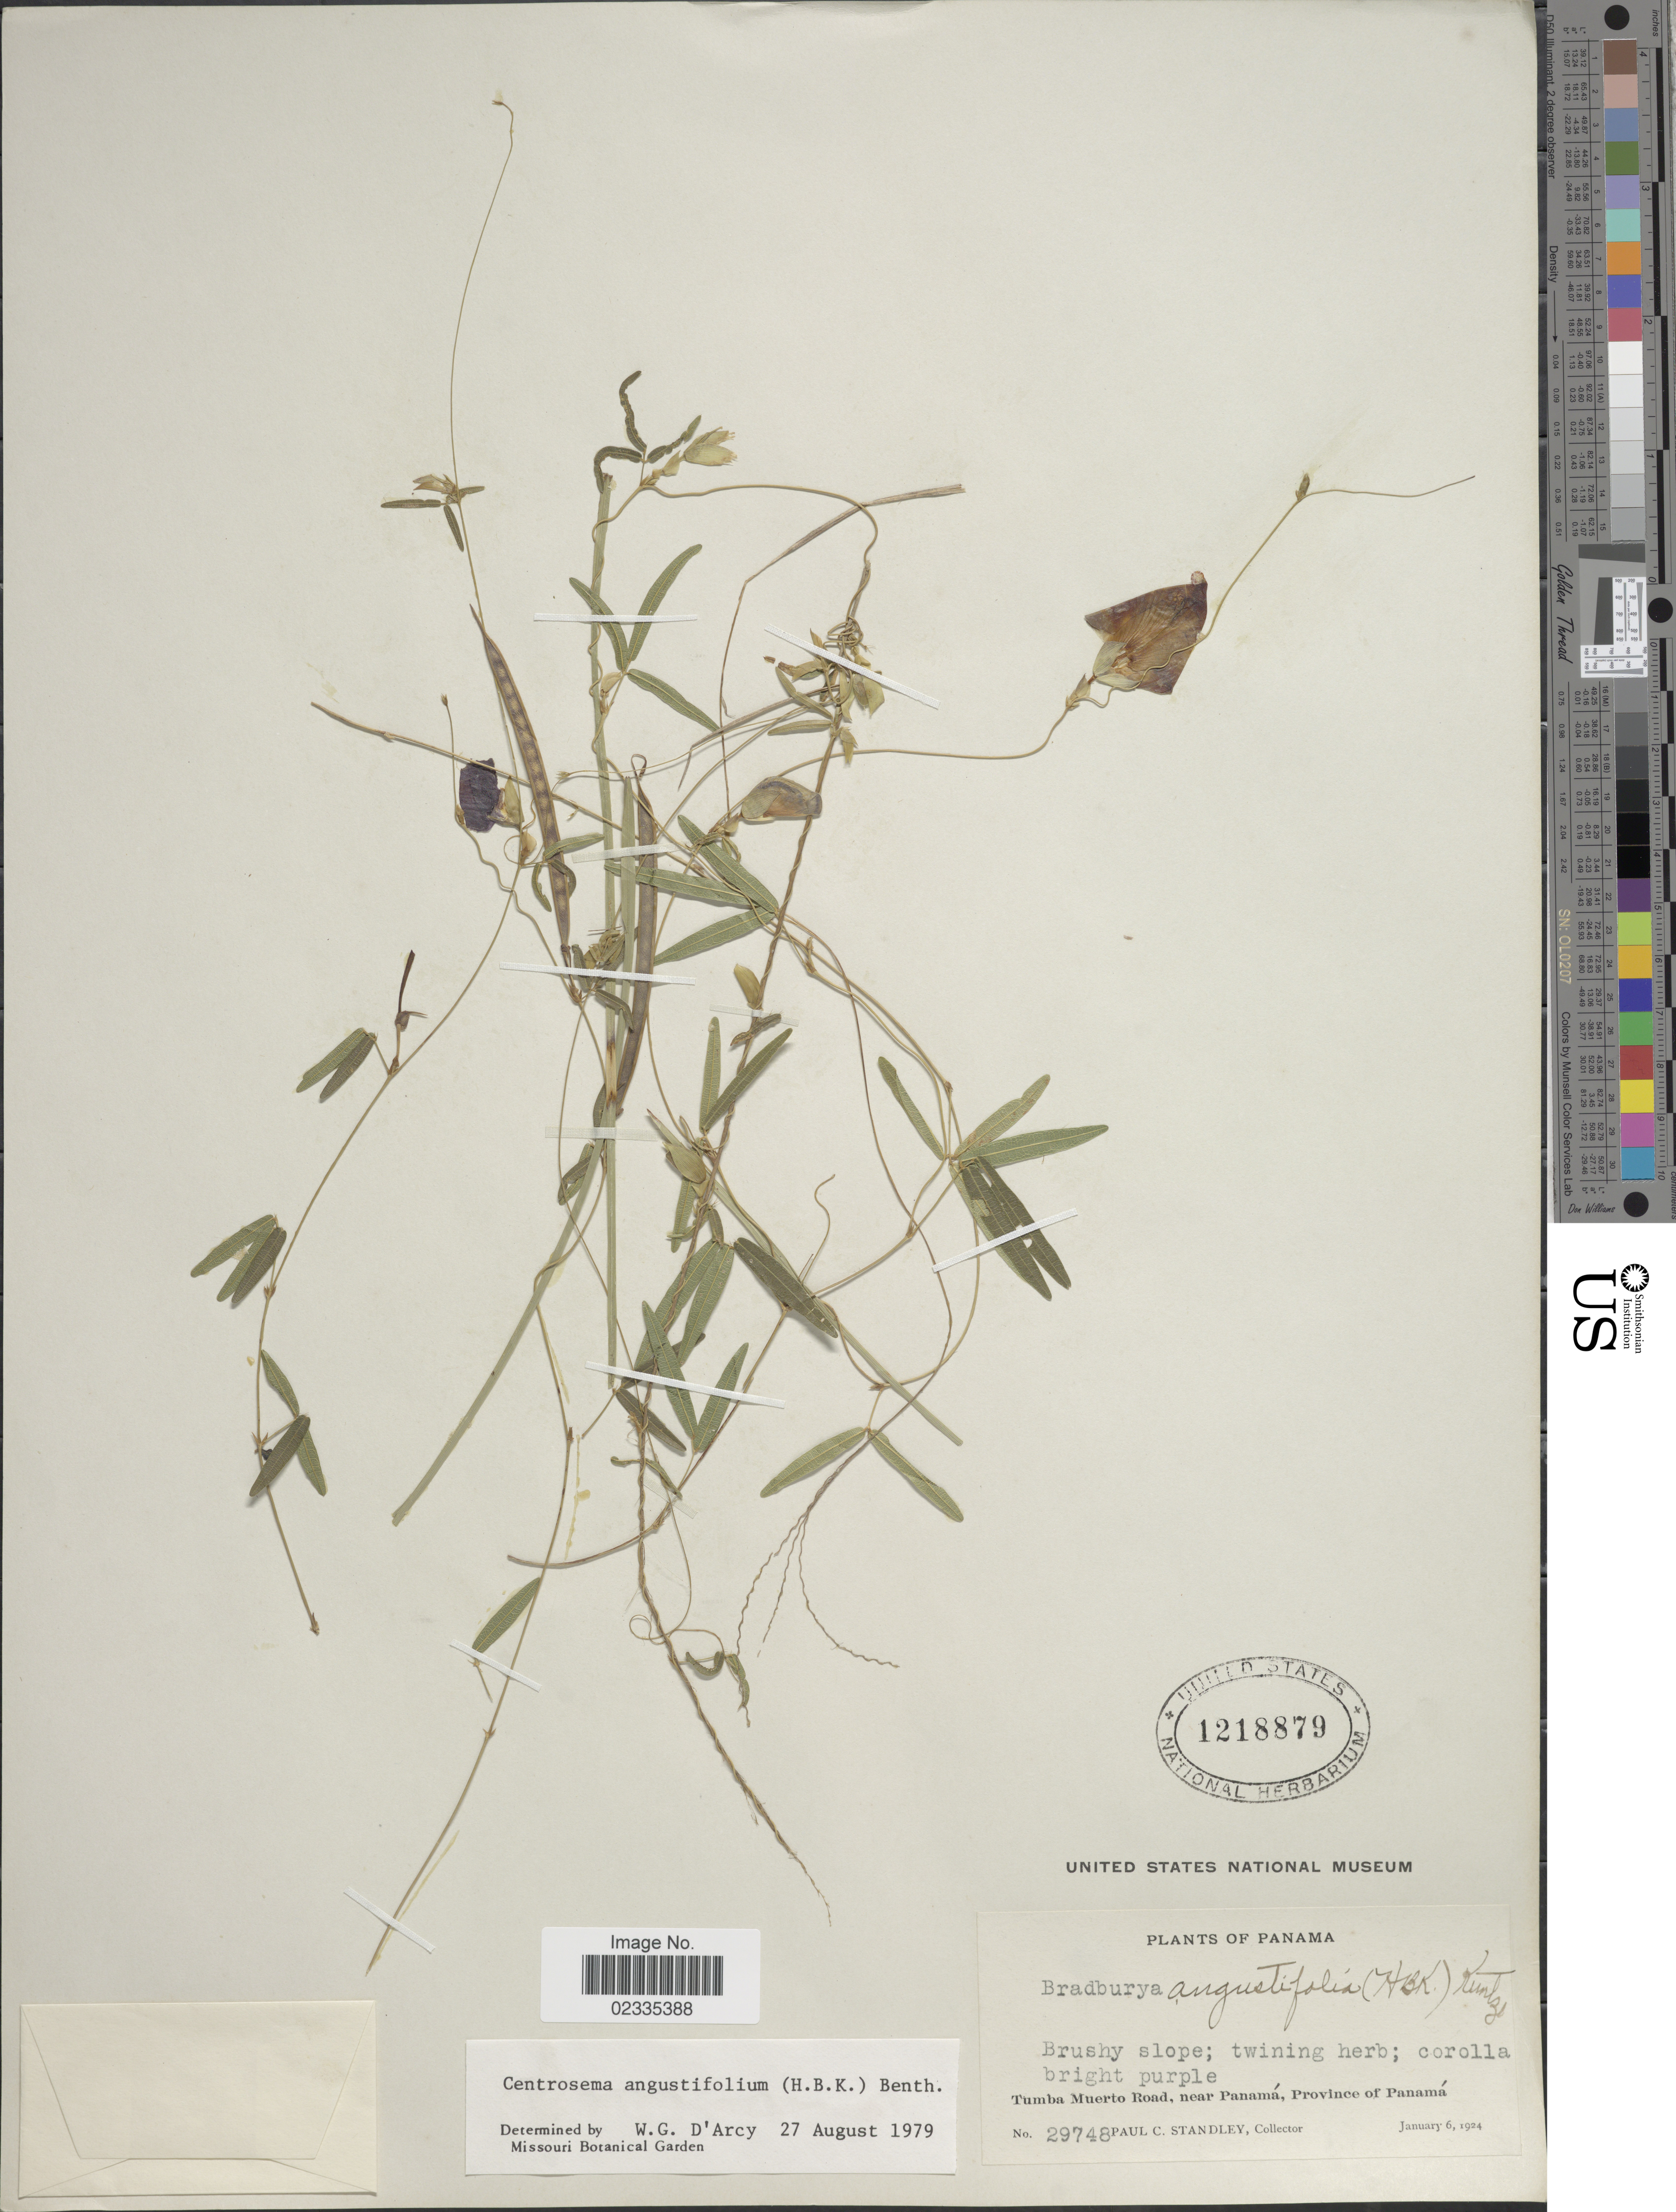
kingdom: Plantae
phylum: Tracheophyta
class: Magnoliopsida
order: Fabales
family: Fabaceae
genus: Centrosema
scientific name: Centrosema angustifolium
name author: (Kunth) Benth.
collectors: P. C. Standley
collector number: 29748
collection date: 1924-01-06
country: Panama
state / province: Panamá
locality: Tumba Muerto Road, near Panama, Province of Panama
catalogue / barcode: US 1218879